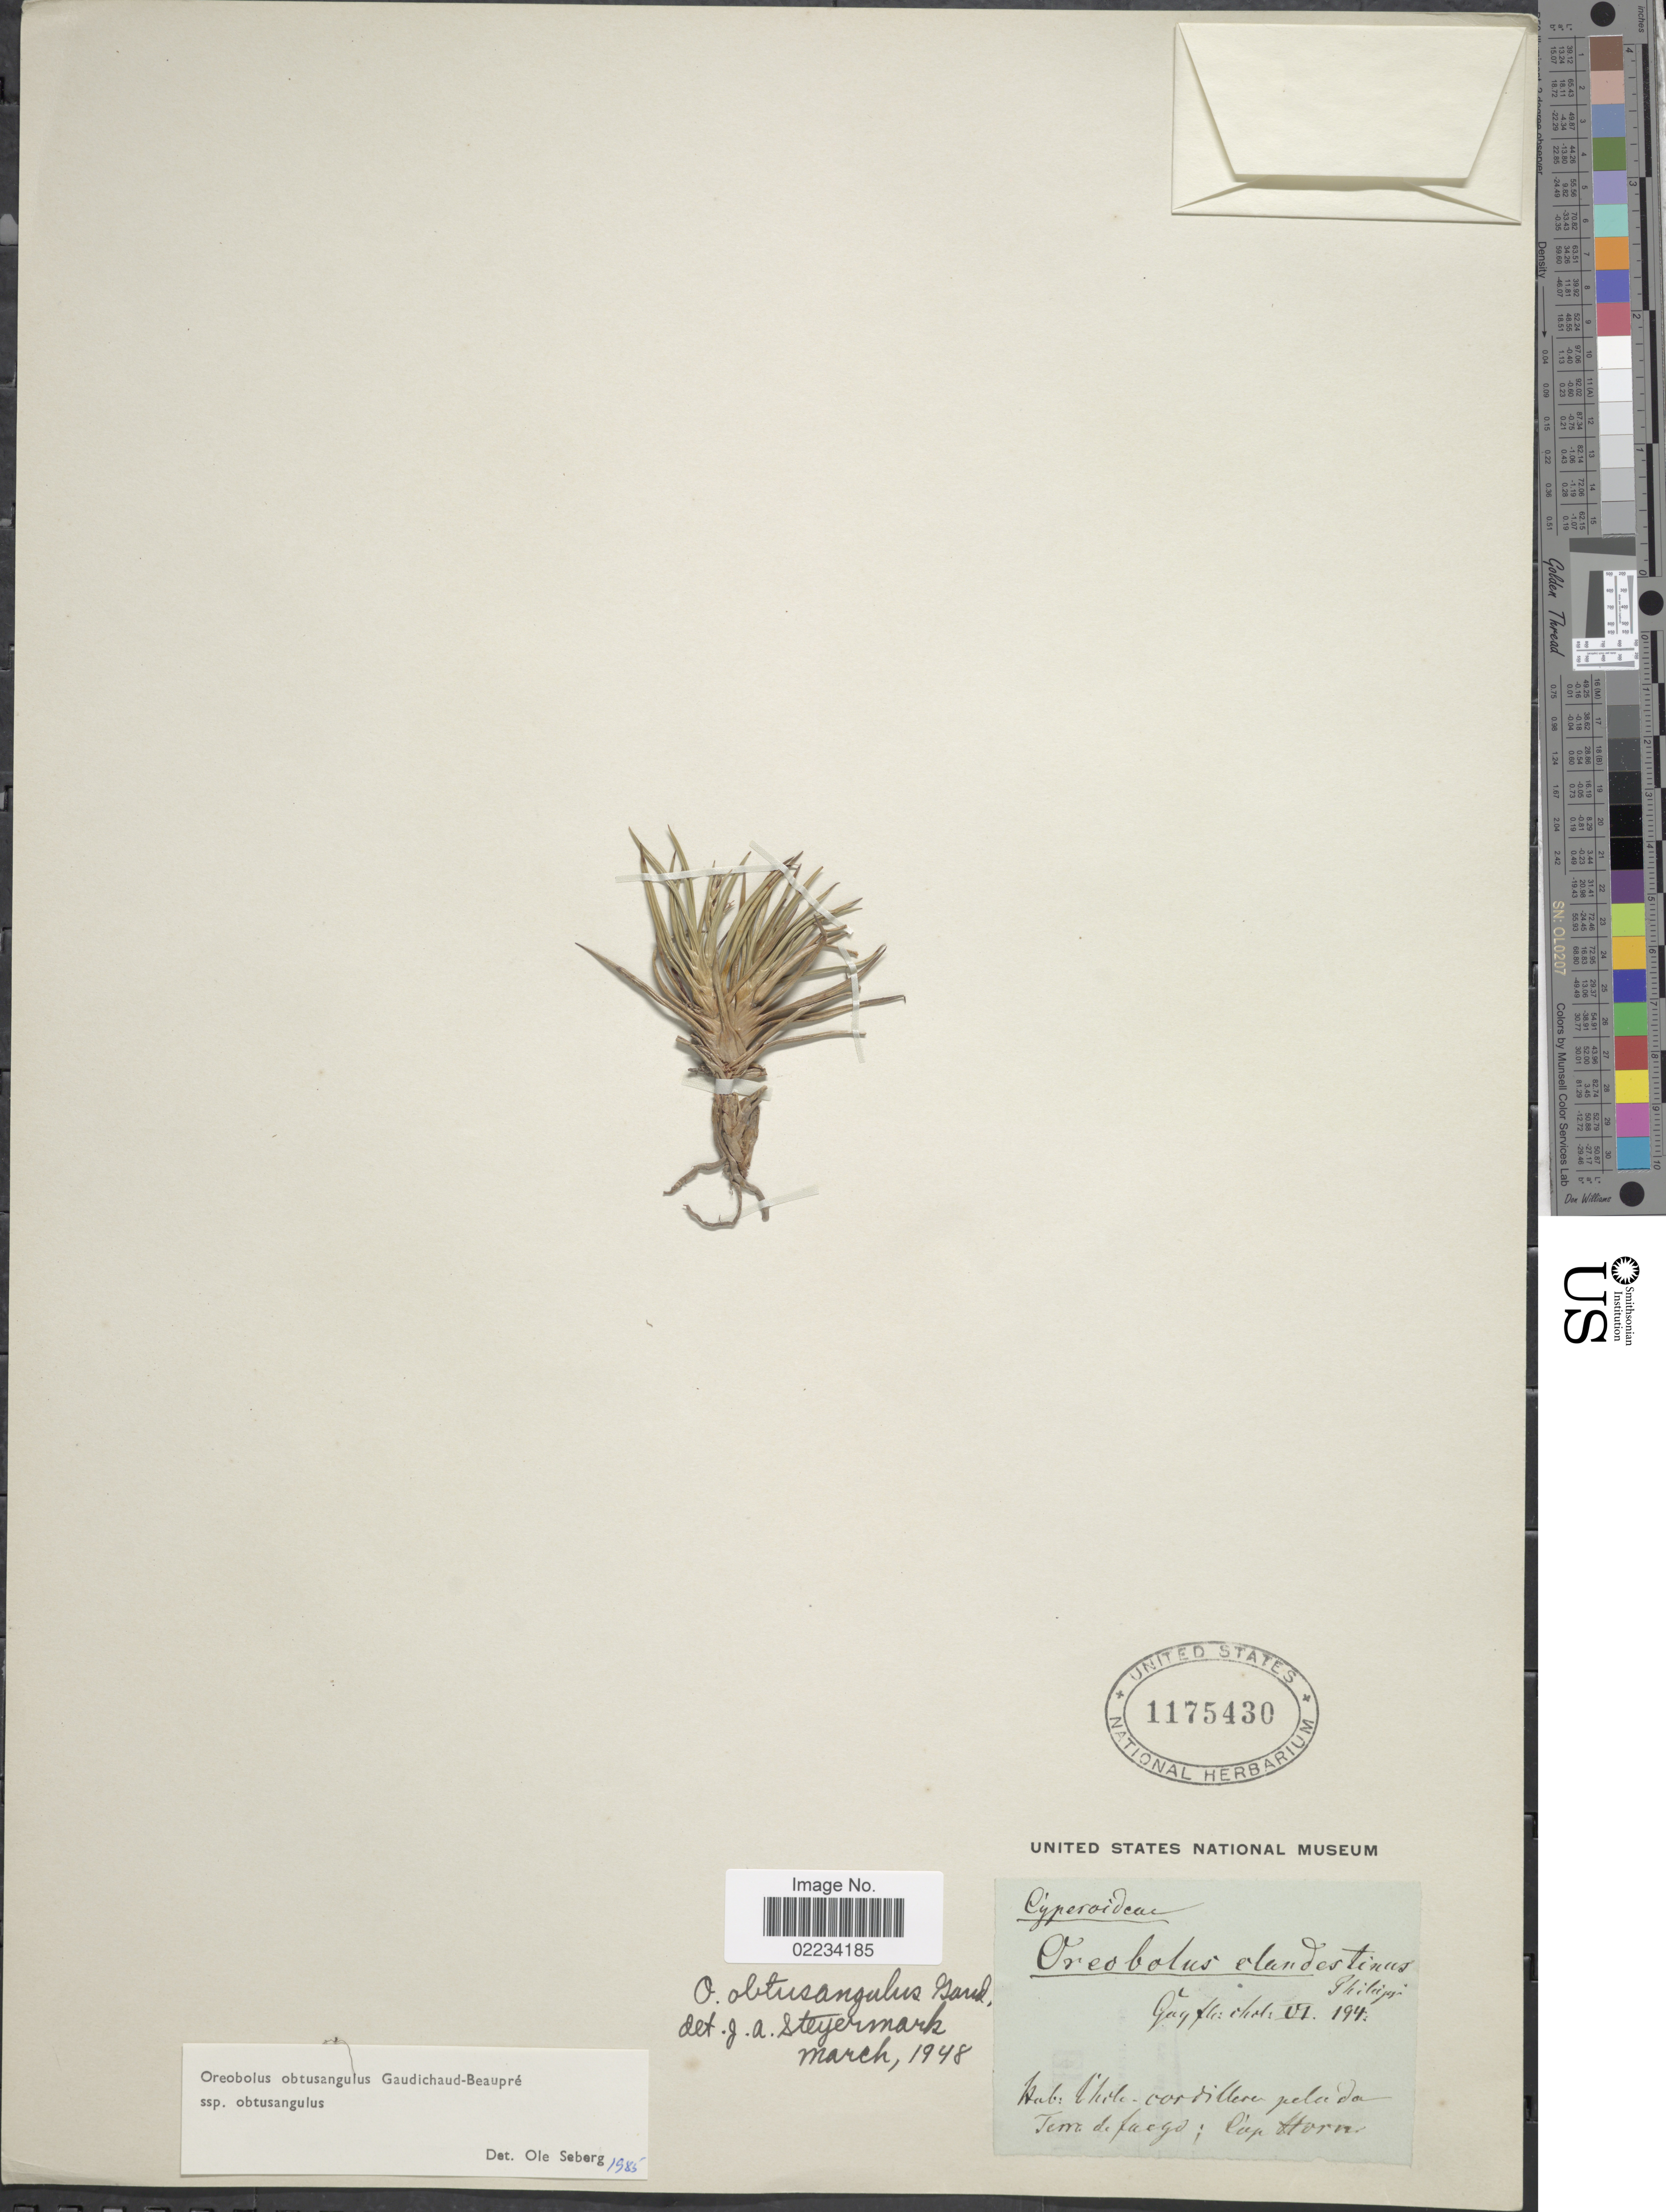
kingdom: Plantae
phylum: Tracheophyta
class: Liliopsida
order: Poales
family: Cyperaceae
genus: Oreobolus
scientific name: Oreobolus obtusangulus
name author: Gaudich.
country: Chile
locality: Chile- cordillera pelada,Tierra del Fuego, Cape Horn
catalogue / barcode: US 1175430